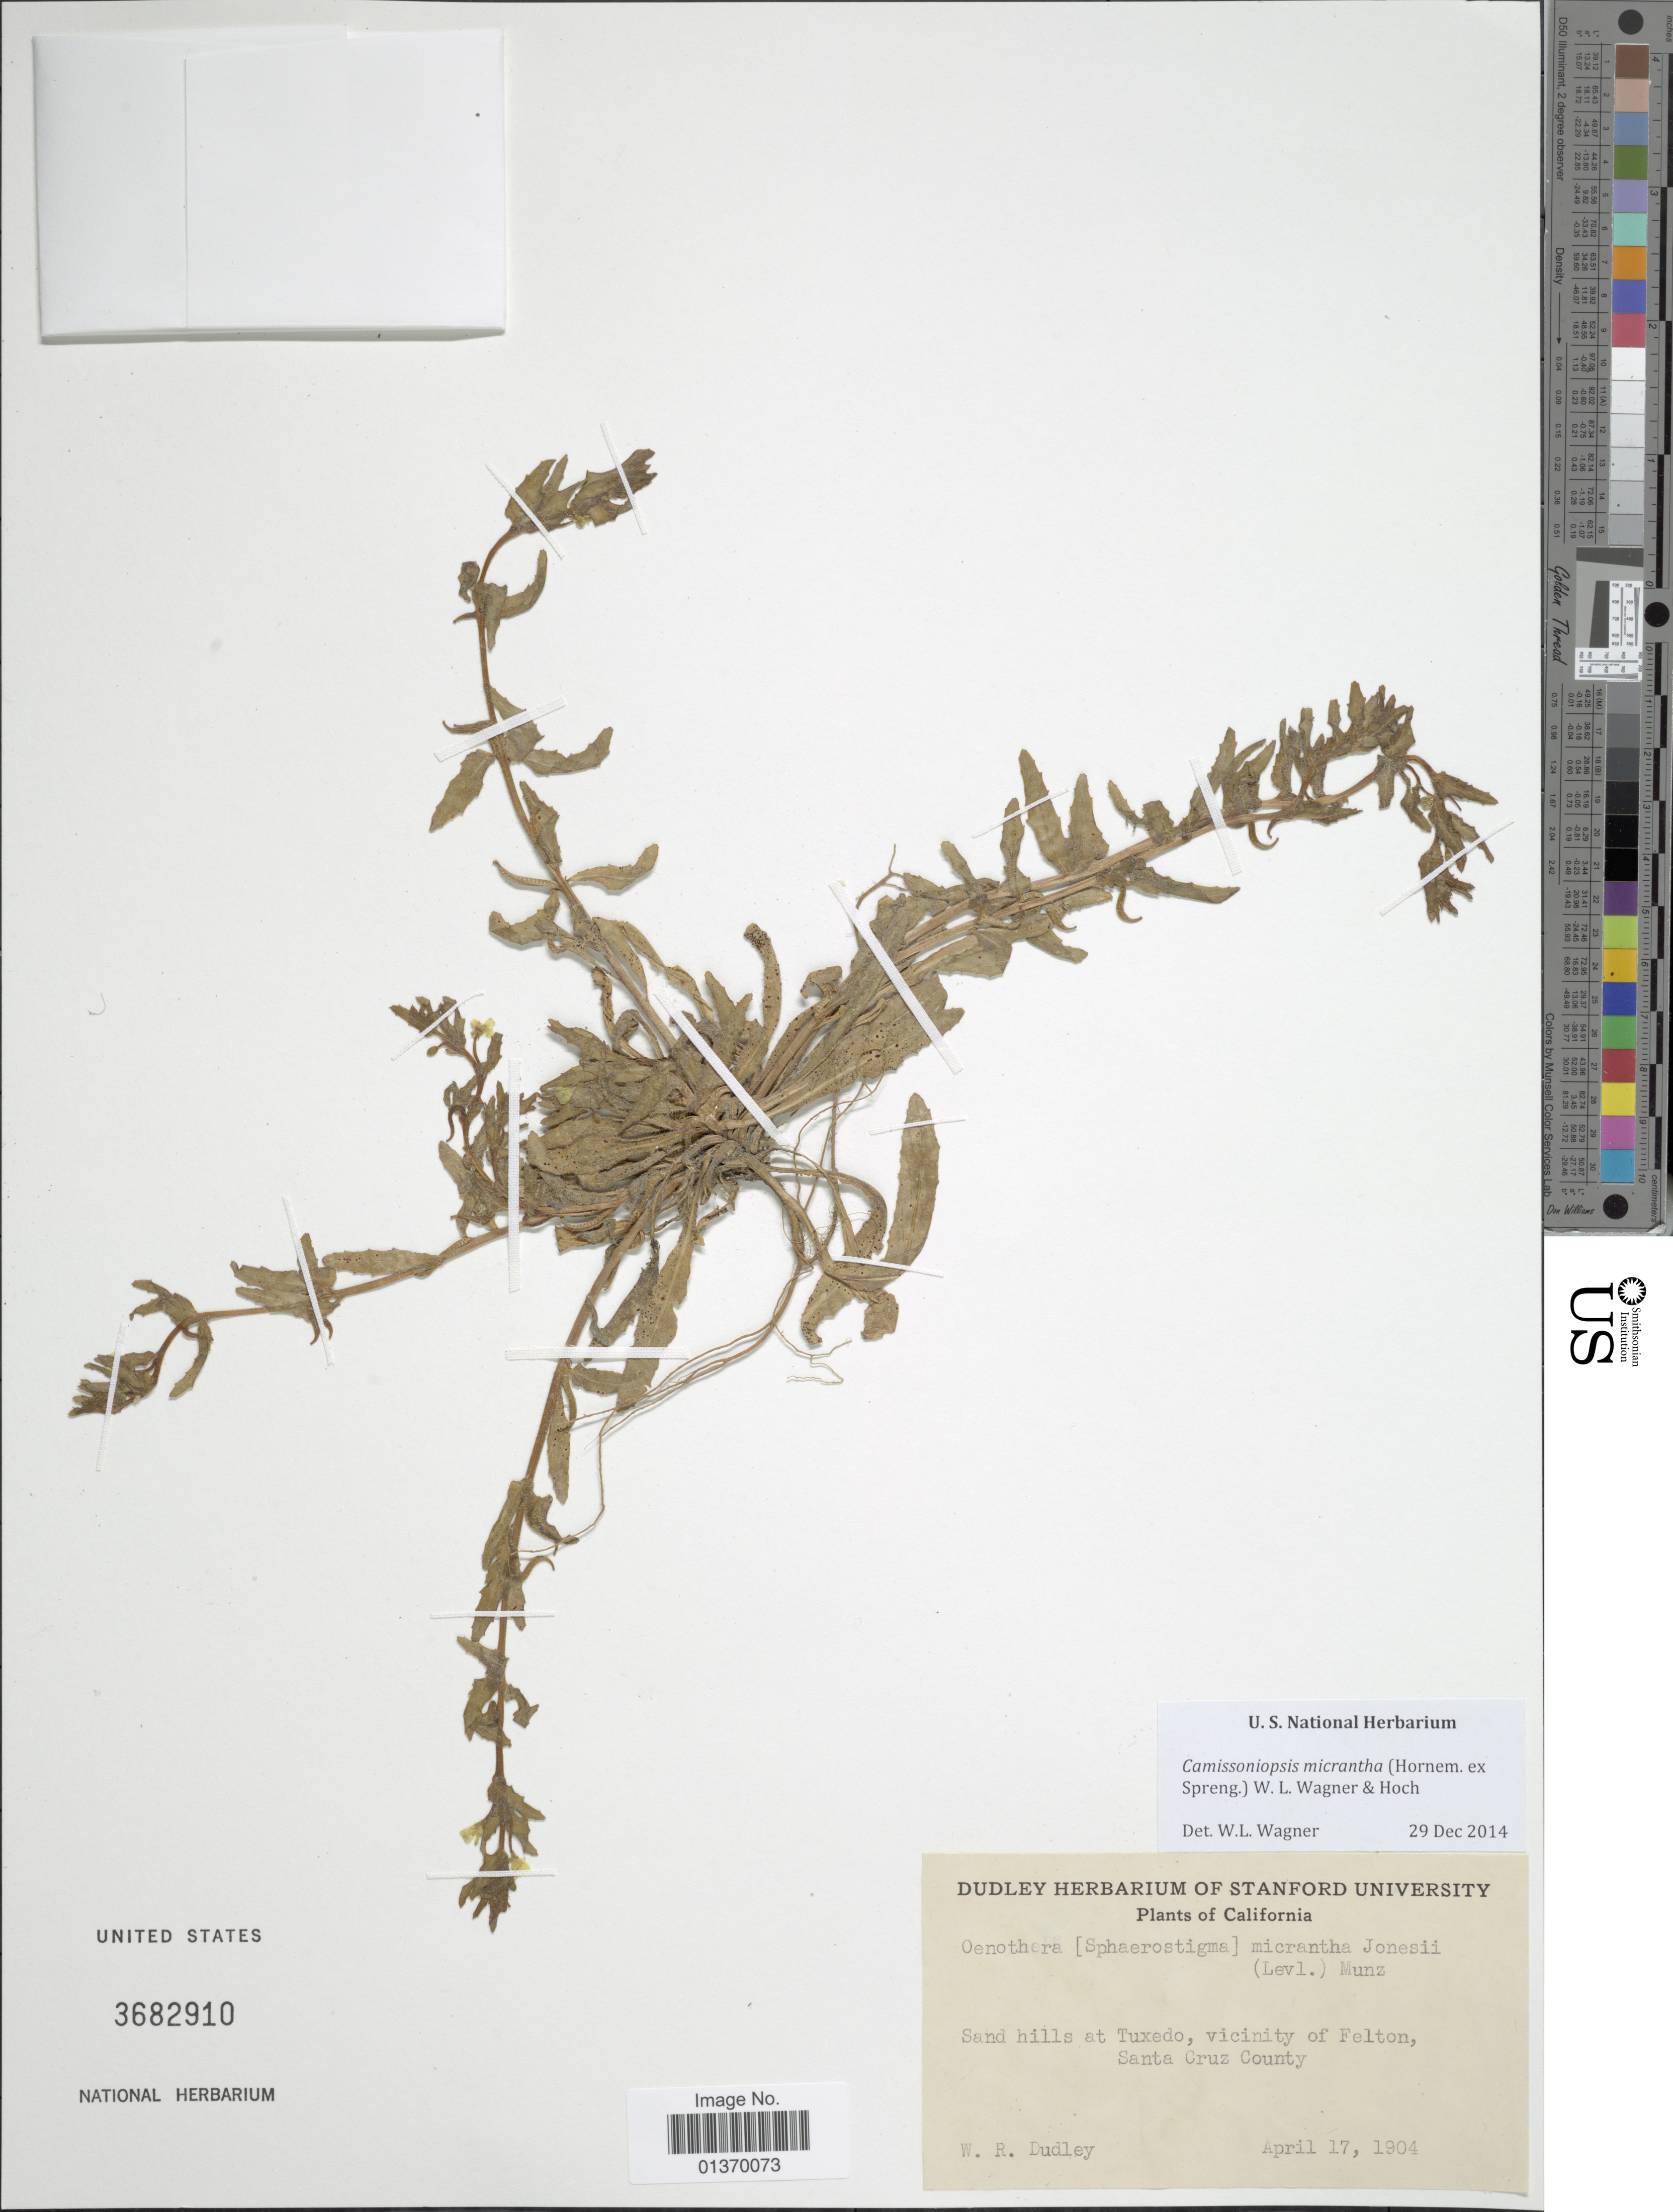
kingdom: Plantae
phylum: Tracheophyta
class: Magnoliopsida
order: Myrtales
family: Onagraceae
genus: Camissoniopsis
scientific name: Camissoniopsis micrantha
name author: (Hornem. ex Spreng.) W.L. Wagner & Hoch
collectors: W. Dudley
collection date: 1904-04-17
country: United States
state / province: California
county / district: Santa Cruz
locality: Sand hills at Tuxedo, vicinity of Felton, Santa Cruz County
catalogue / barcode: US 3682910